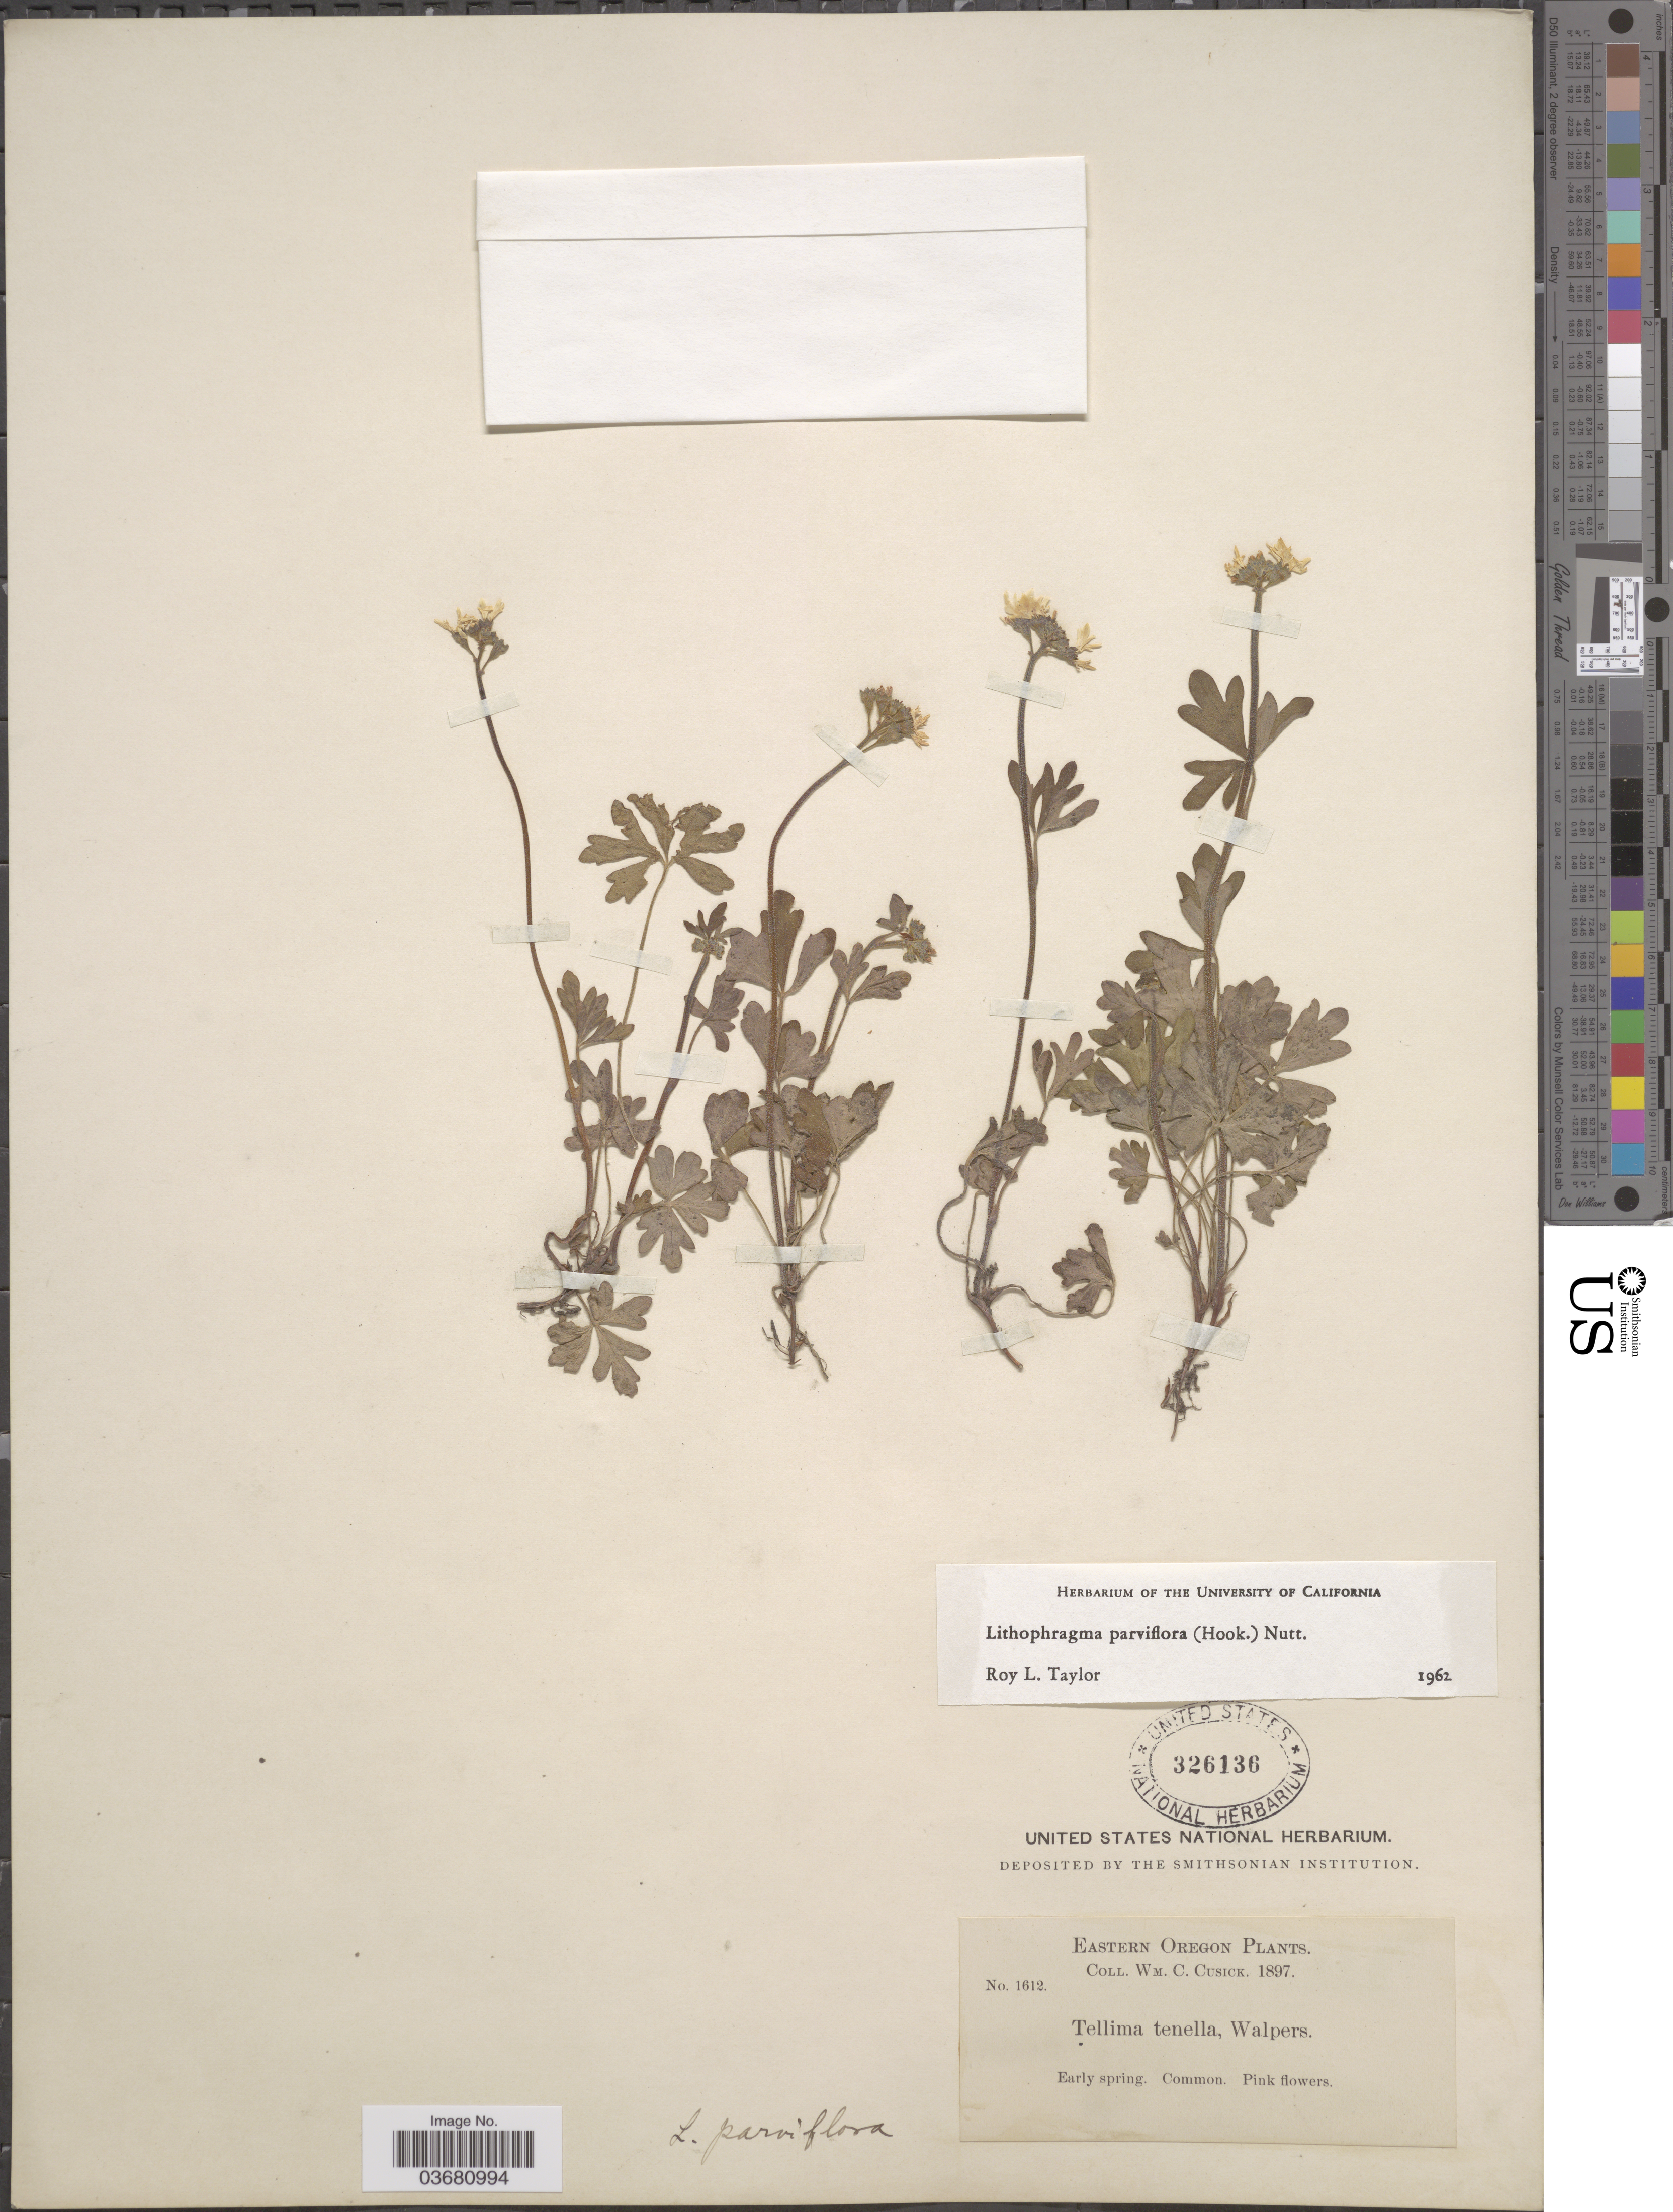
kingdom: Plantae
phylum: Tracheophyta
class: Magnoliopsida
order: Saxifragales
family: Saxifragaceae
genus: Lithophragma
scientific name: Lithophragma parviflorum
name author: (Hook.) Nutt.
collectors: W. C. Cusick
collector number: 1612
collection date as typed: Early spring 1897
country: United States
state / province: Oregon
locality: Eastern Oregon.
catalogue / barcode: US 326136